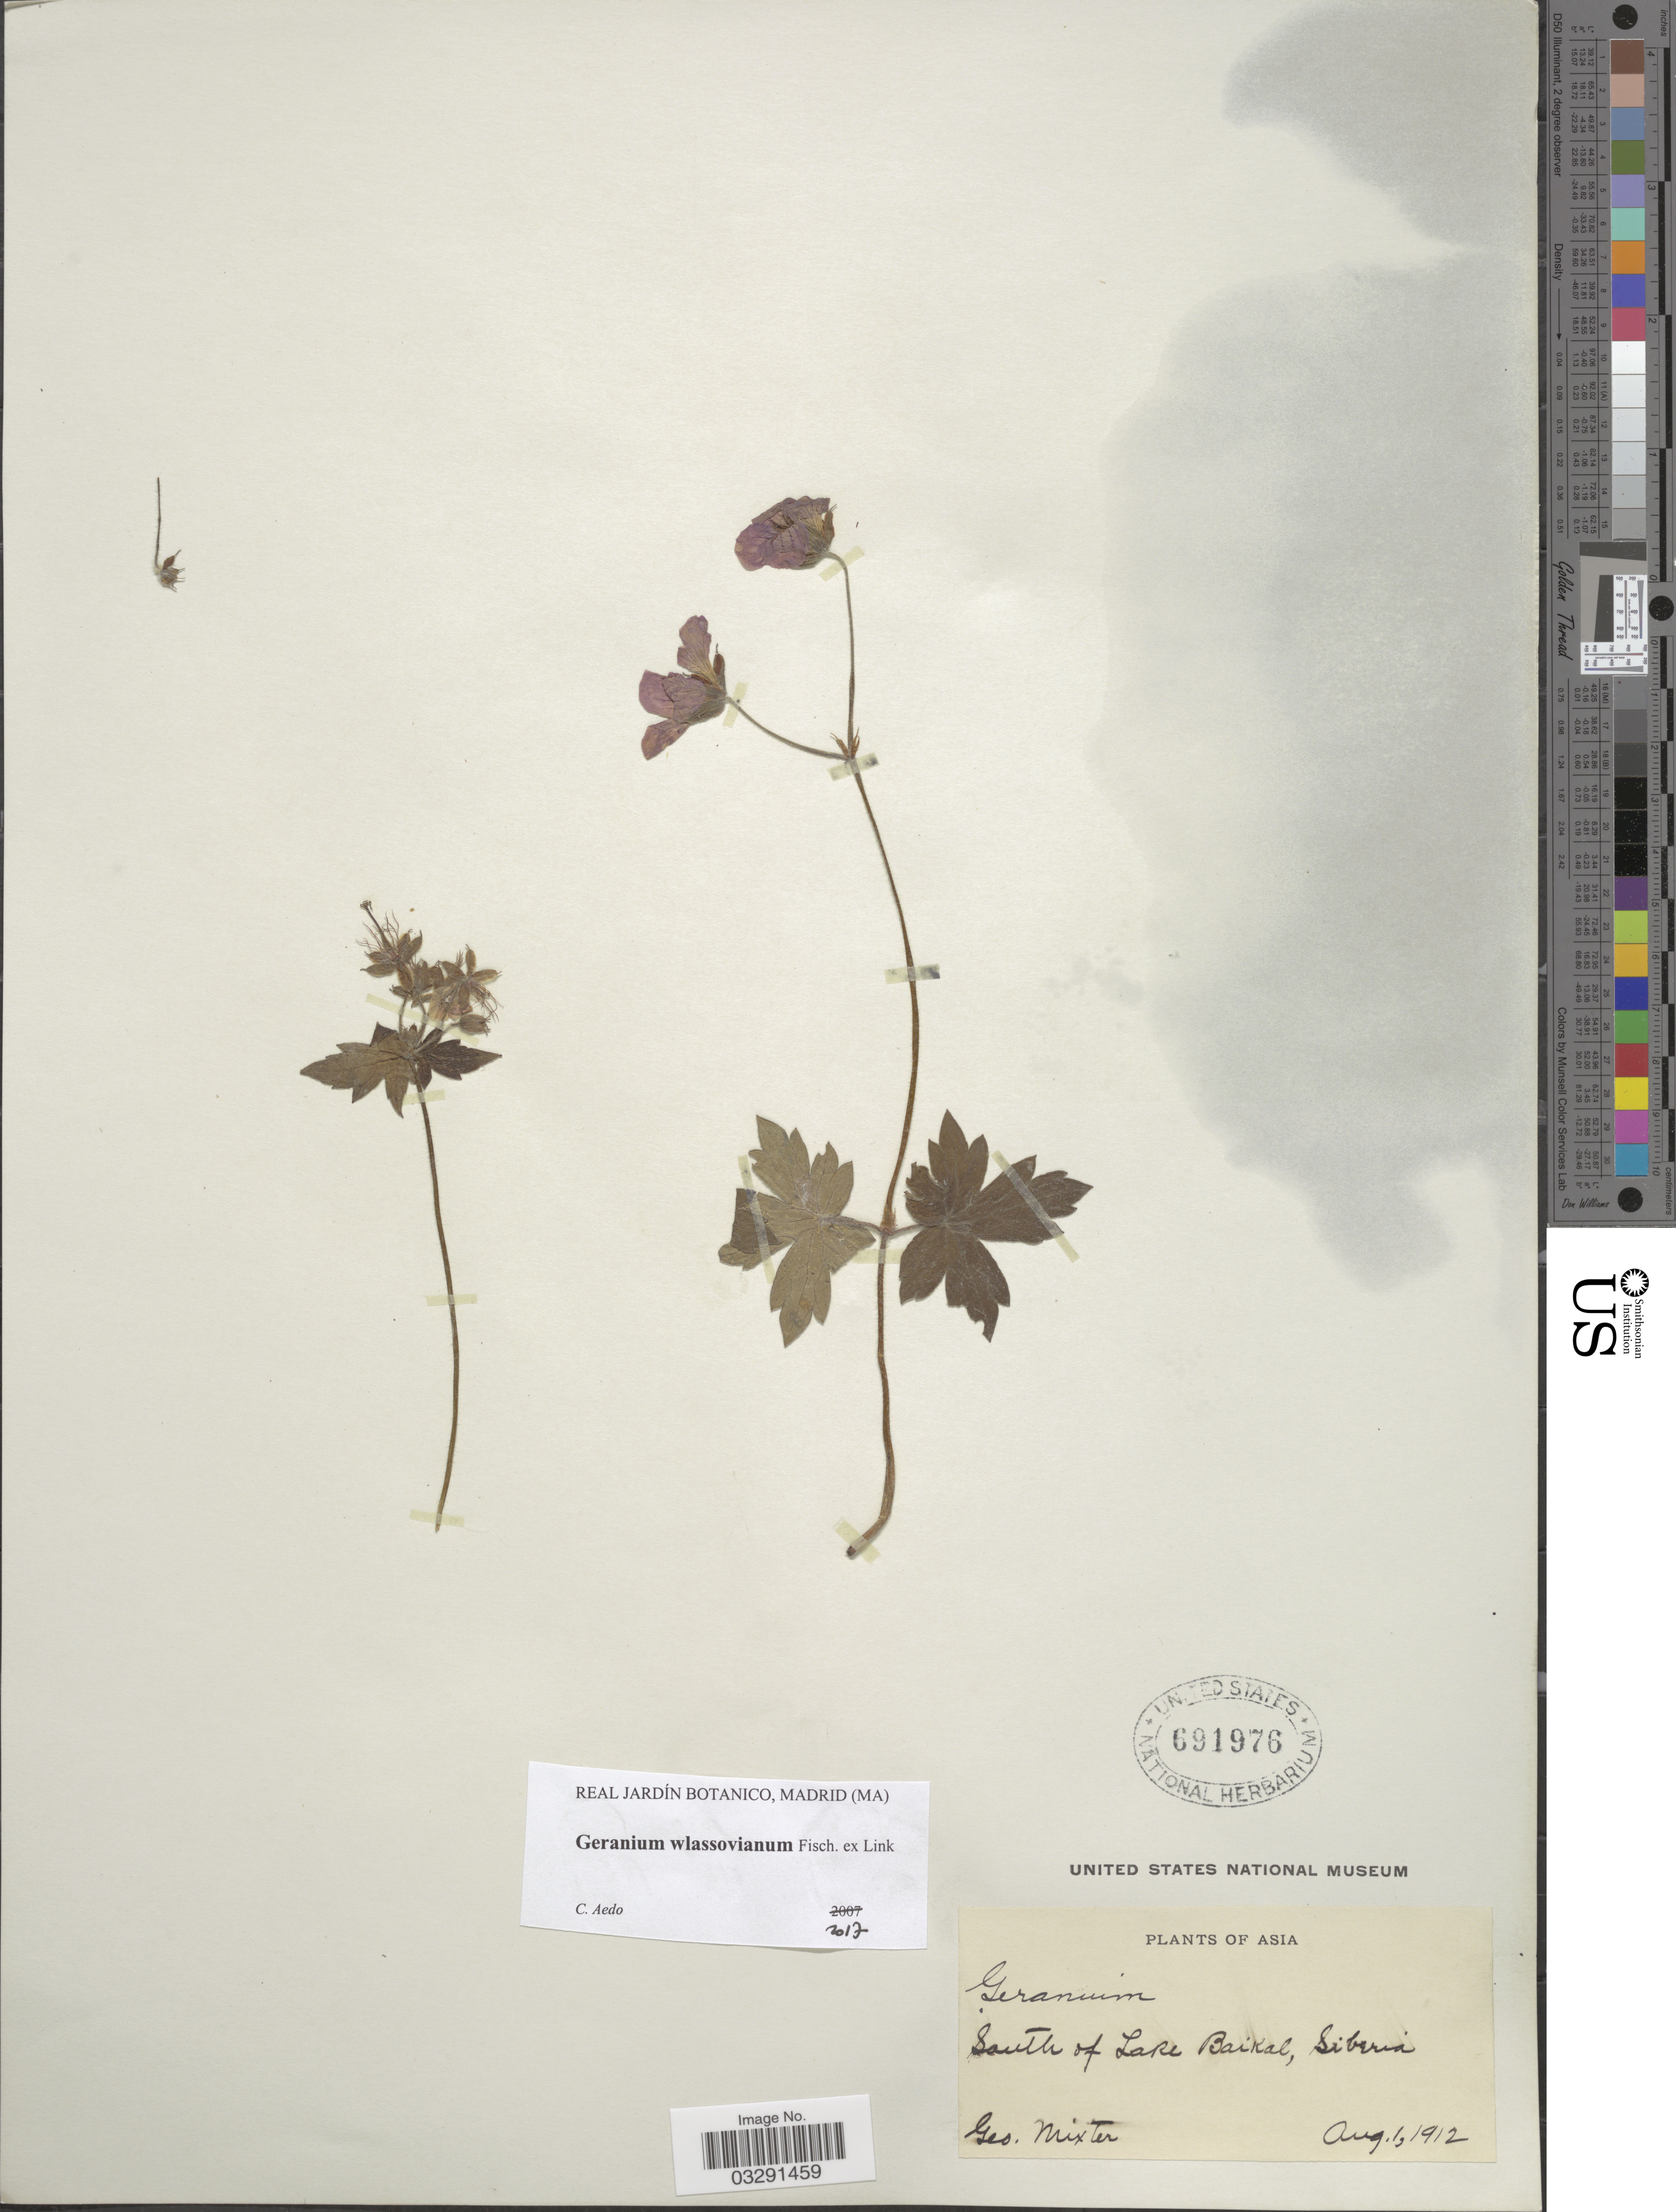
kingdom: Plantae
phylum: Tracheophyta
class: Magnoliopsida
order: Geraniales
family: Geraniaceae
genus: Geranium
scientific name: Geranium wlassovianum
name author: Fisch. ex Link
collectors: G. Mixter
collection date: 1912-08-01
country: Russian Federation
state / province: Buryatia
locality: Asia. South of Lake Baikal, Siberia.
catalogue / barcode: US 691976